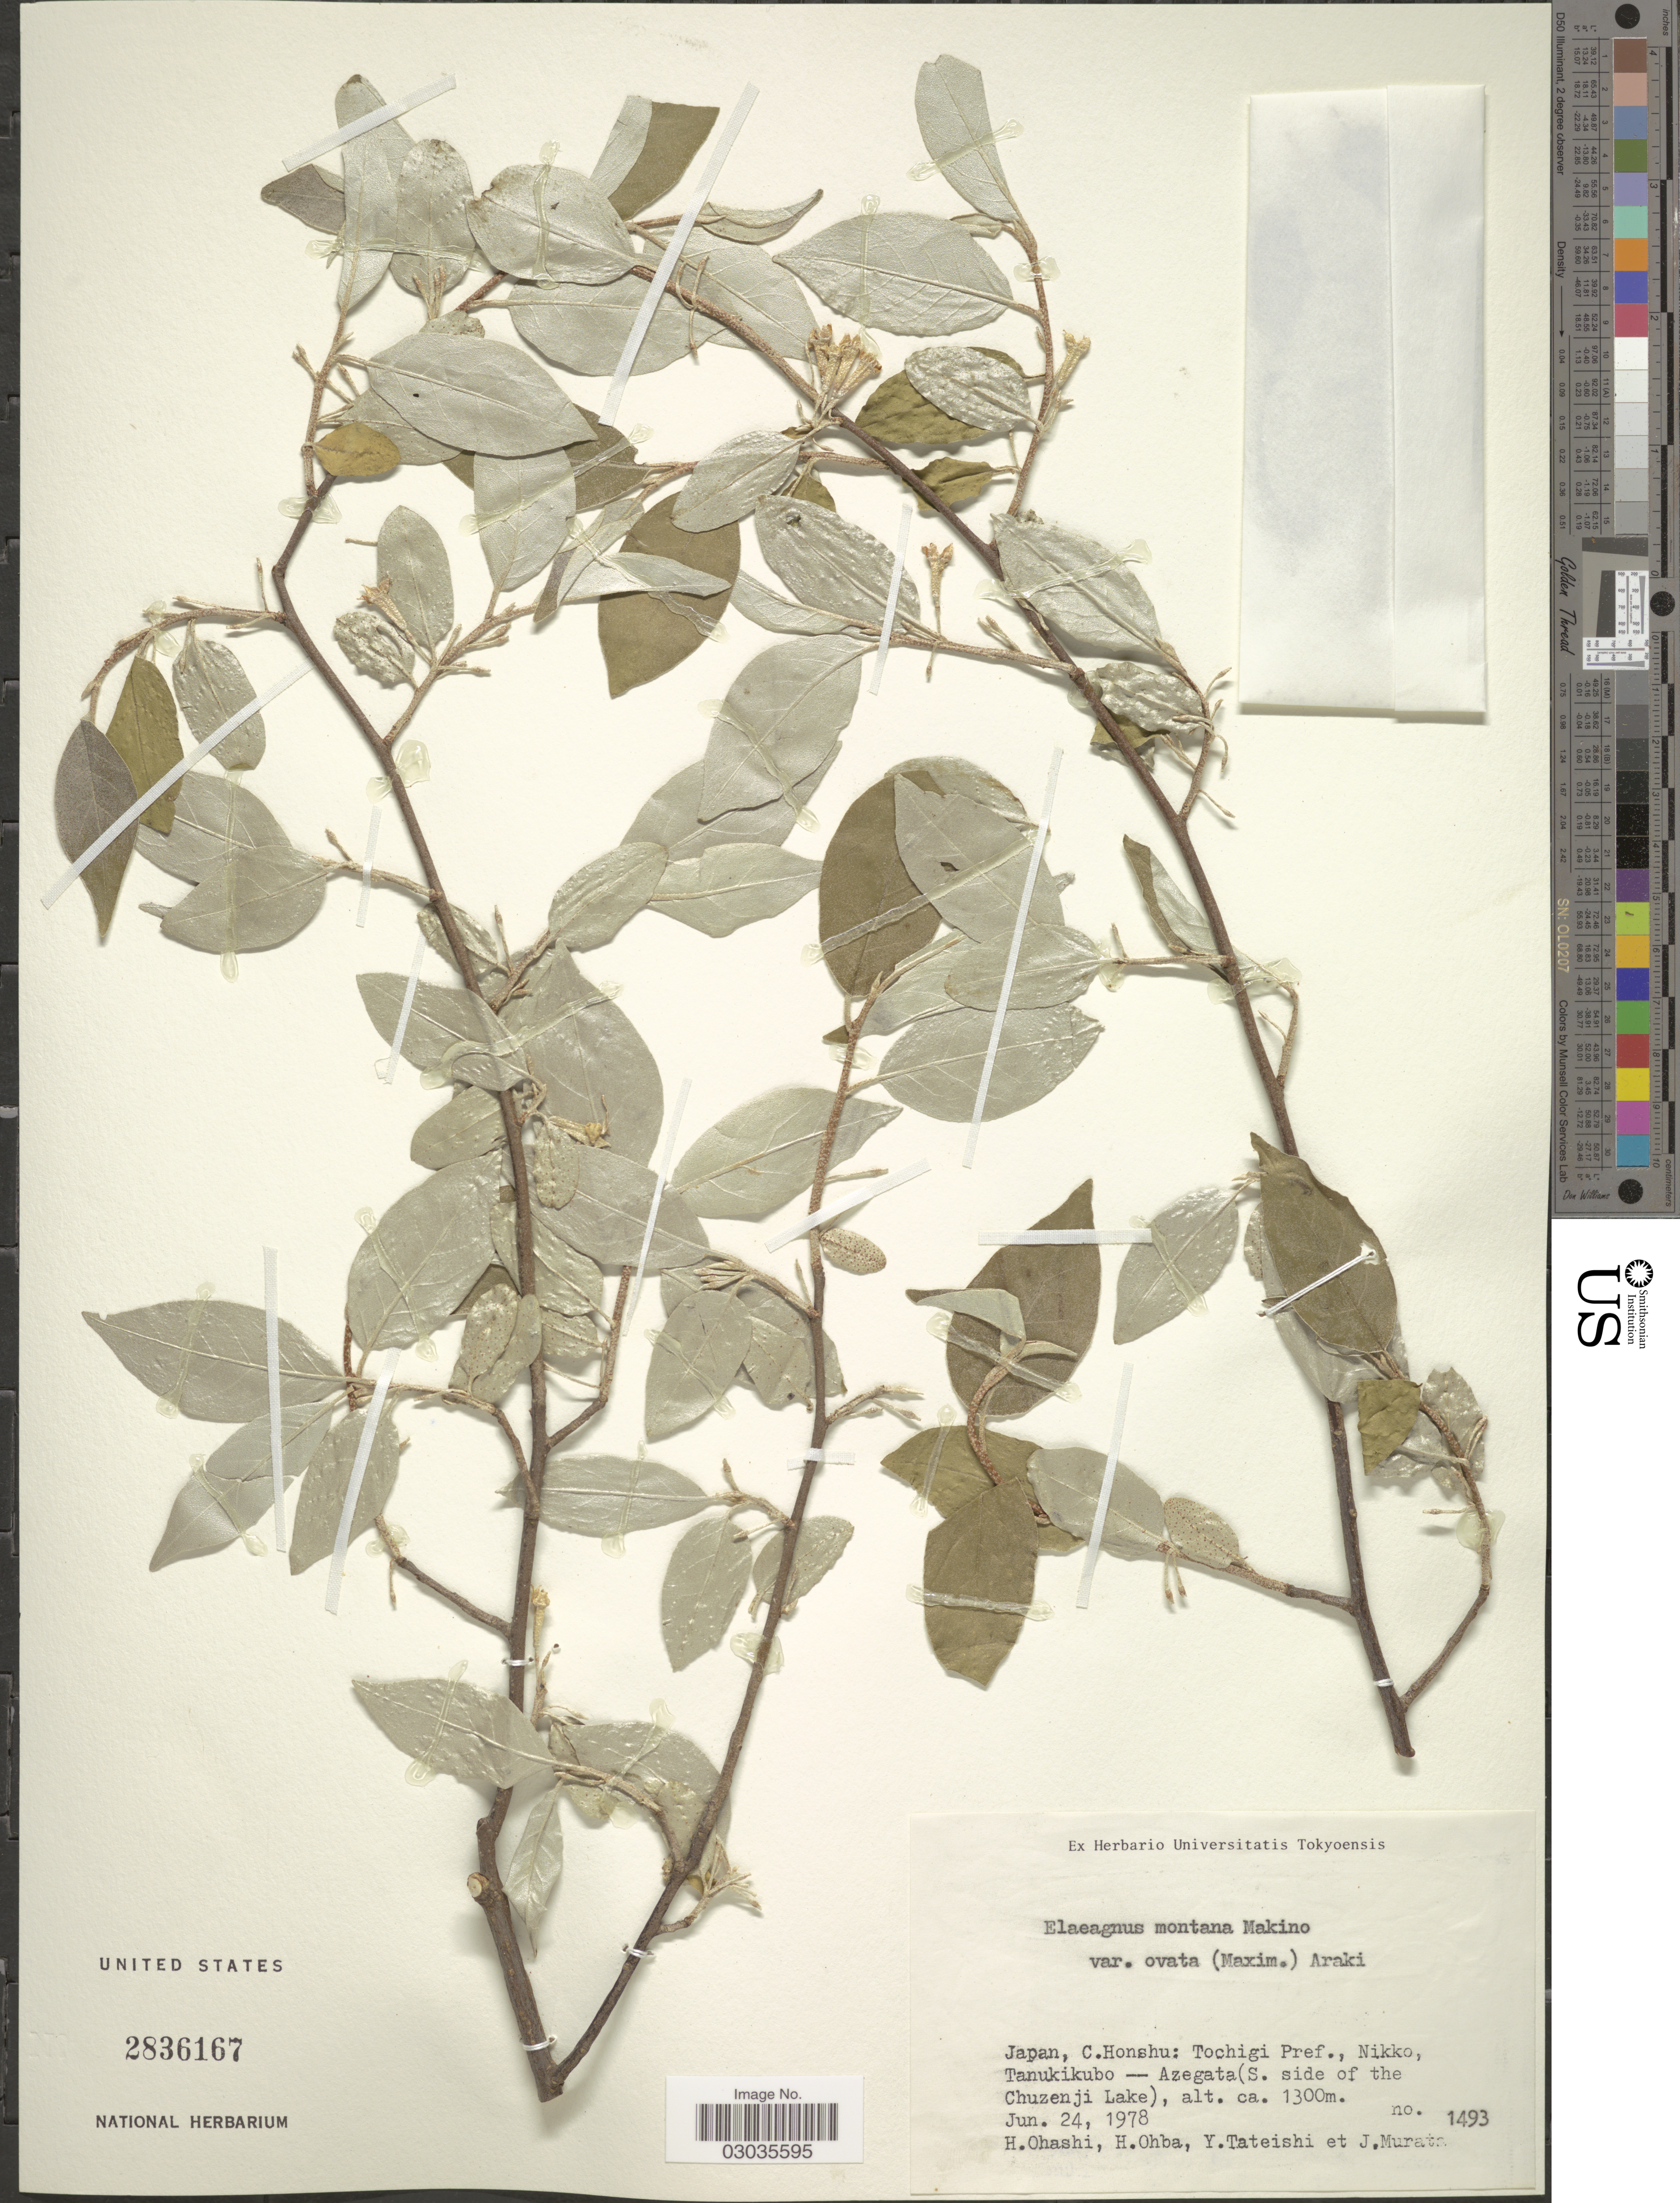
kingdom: Plantae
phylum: Tracheophyta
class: Magnoliopsida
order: Rosales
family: Elaeagnaceae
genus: Elaeagnus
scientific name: Elaeagnus montana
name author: Makino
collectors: H. Ohashi, H. Ohba, Y. Tateishi & J. Murata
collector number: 1493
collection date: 1978-06-24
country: Japan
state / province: Totigi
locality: C. Honshu: Tochigi Pref., Nikko, Tanukikubo - Azegata (S. side of the Chuzenji Lake).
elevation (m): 1300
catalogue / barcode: US 2836167